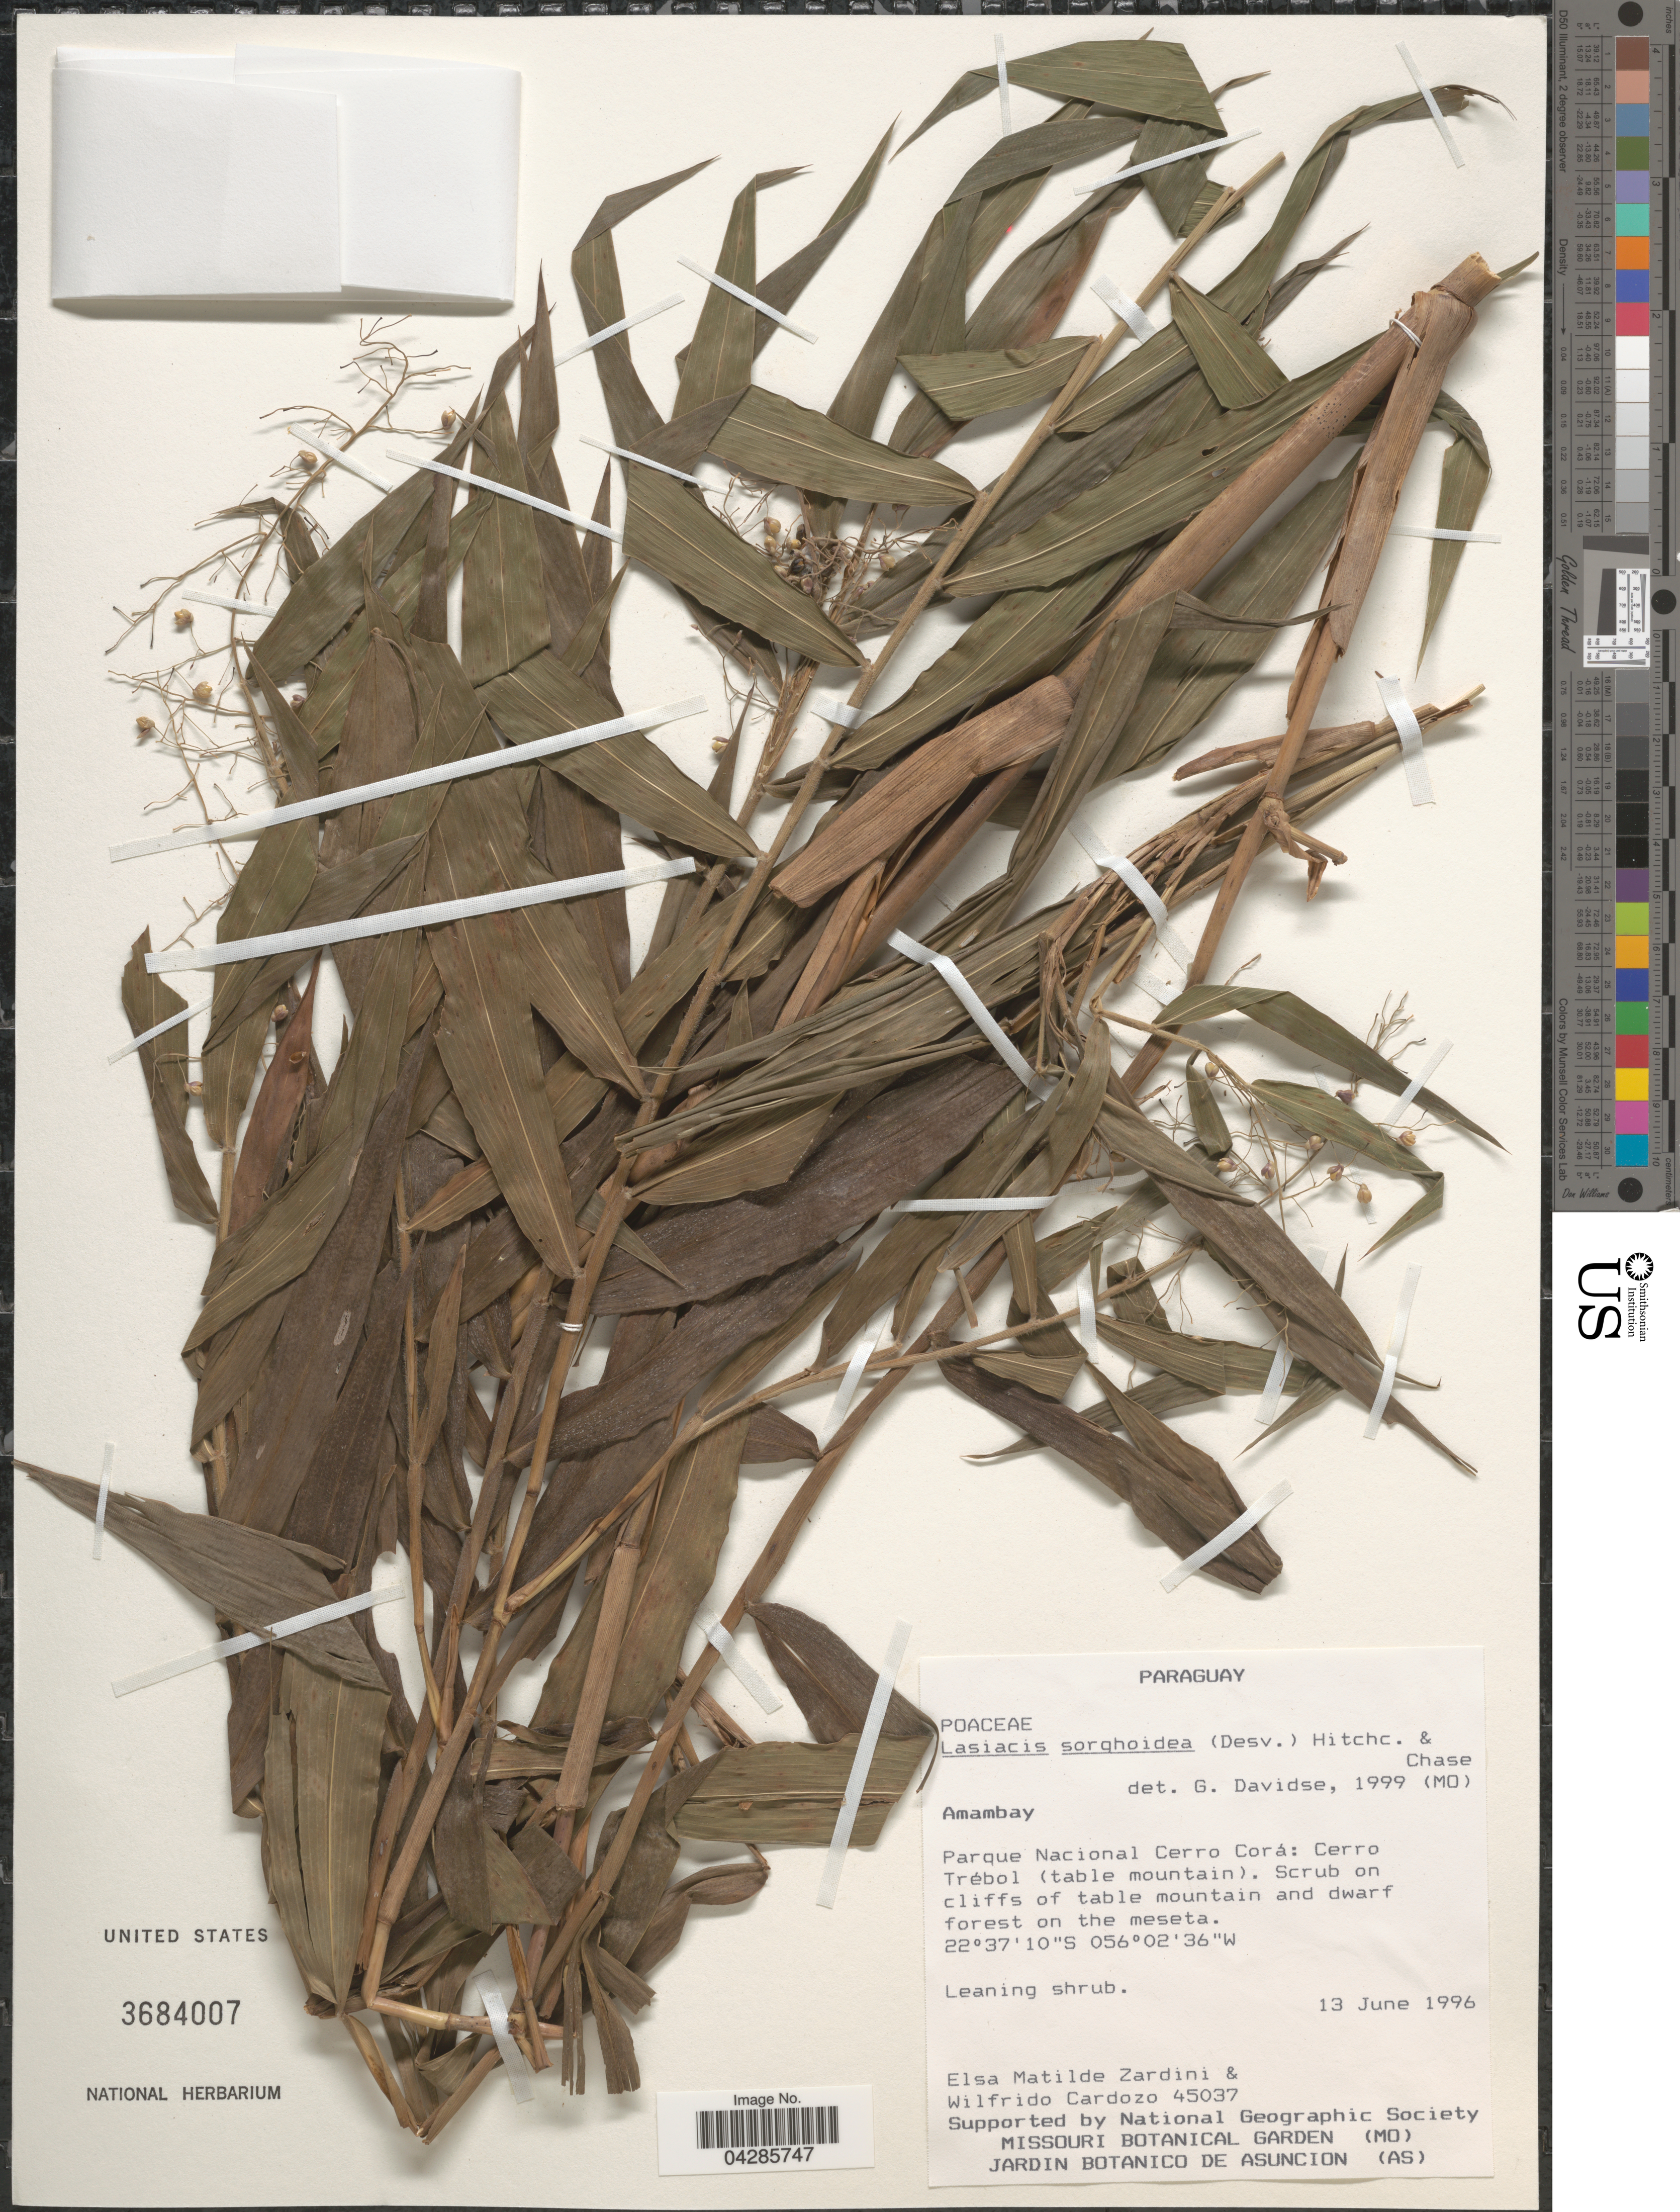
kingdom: Plantae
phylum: Tracheophyta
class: Liliopsida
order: Poales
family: Poaceae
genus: Lasiacis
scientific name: Lasiacis sorghoidea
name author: (Desv. ex Ham.) Hitchc. & Chase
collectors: E. M. Zardini & W. Cardozo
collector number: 45037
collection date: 1996-06-13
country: Paraguay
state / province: Amambay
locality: Amambay. Parque Nacional Cerro Corá: Cerro Trébol (table mountain). Scrub on cliffs of table mountain and dwarf forest on the meseta.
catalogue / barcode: US 3684007